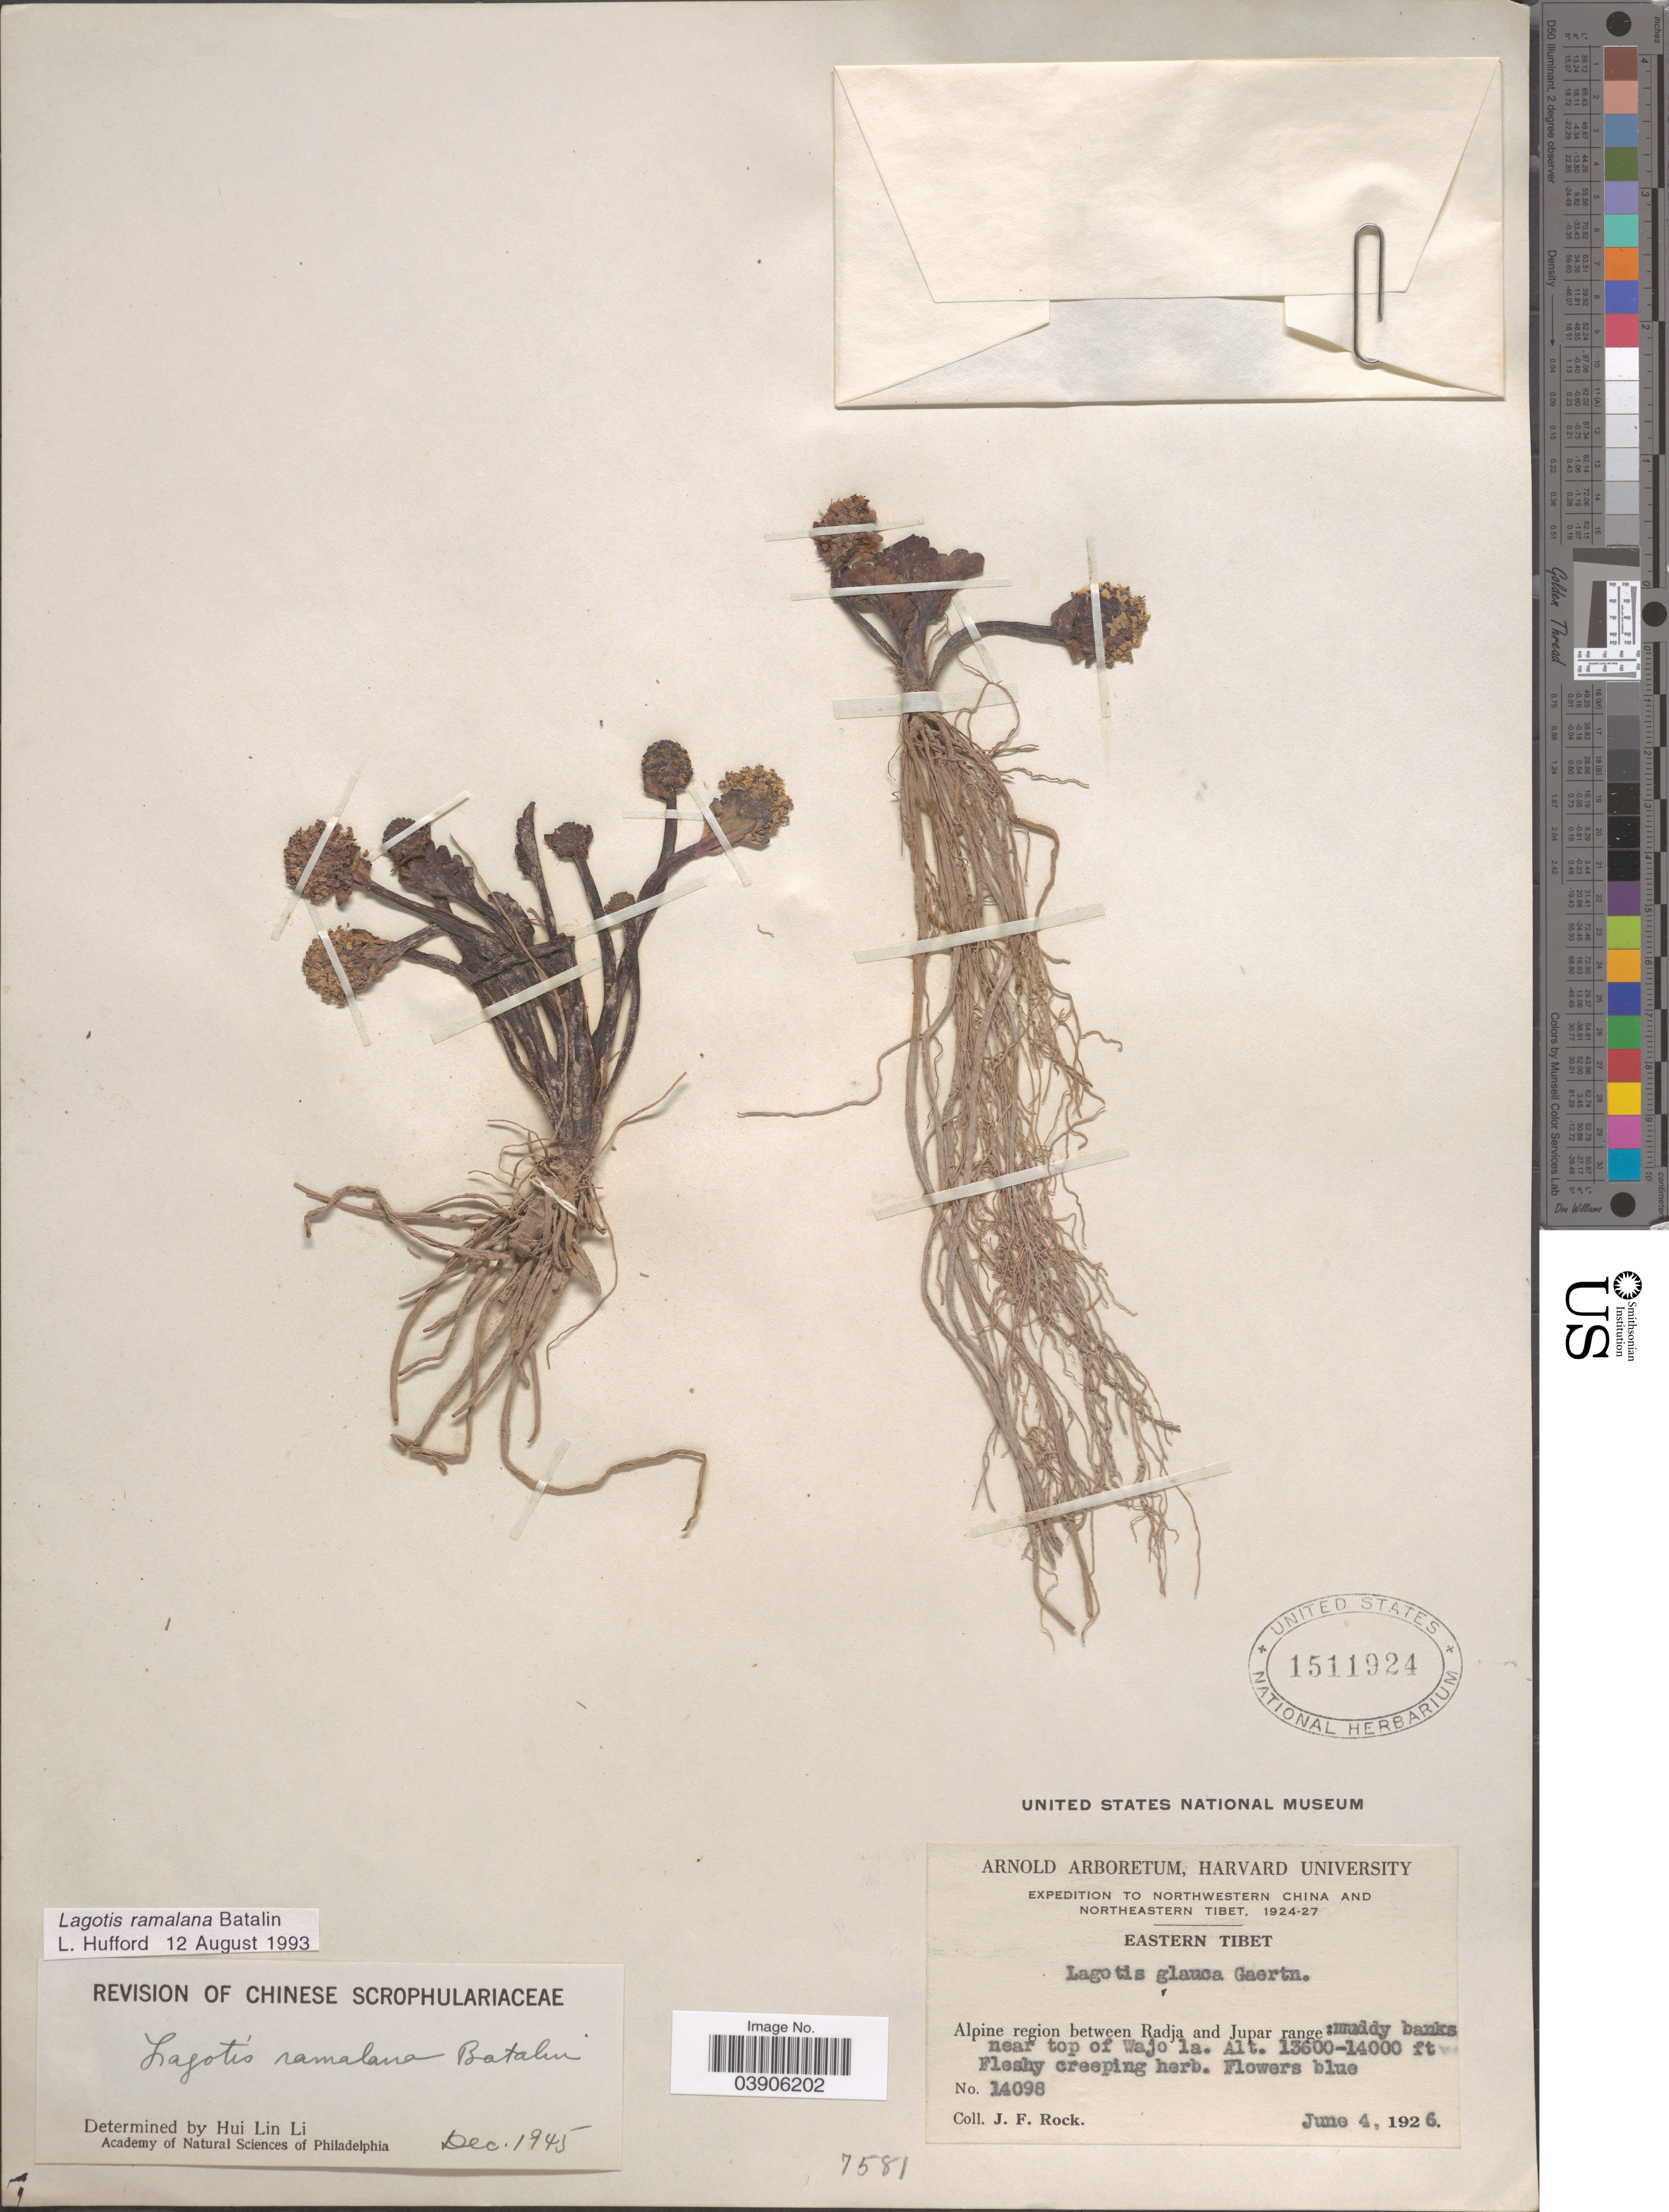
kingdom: Plantae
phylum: Tracheophyta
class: Magnoliopsida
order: Lamiales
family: Plantaginaceae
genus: Lagotis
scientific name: Lagotis ramalana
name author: Batalin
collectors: J. Rock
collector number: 14098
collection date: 1926-06-04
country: China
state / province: Xizang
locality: Northwestern China and northeastern Tibet. Eastern Tibet. Alpine region between Radja and Jupar range: muddy banks near top of Wajola.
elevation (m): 4145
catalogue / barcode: US 1511924